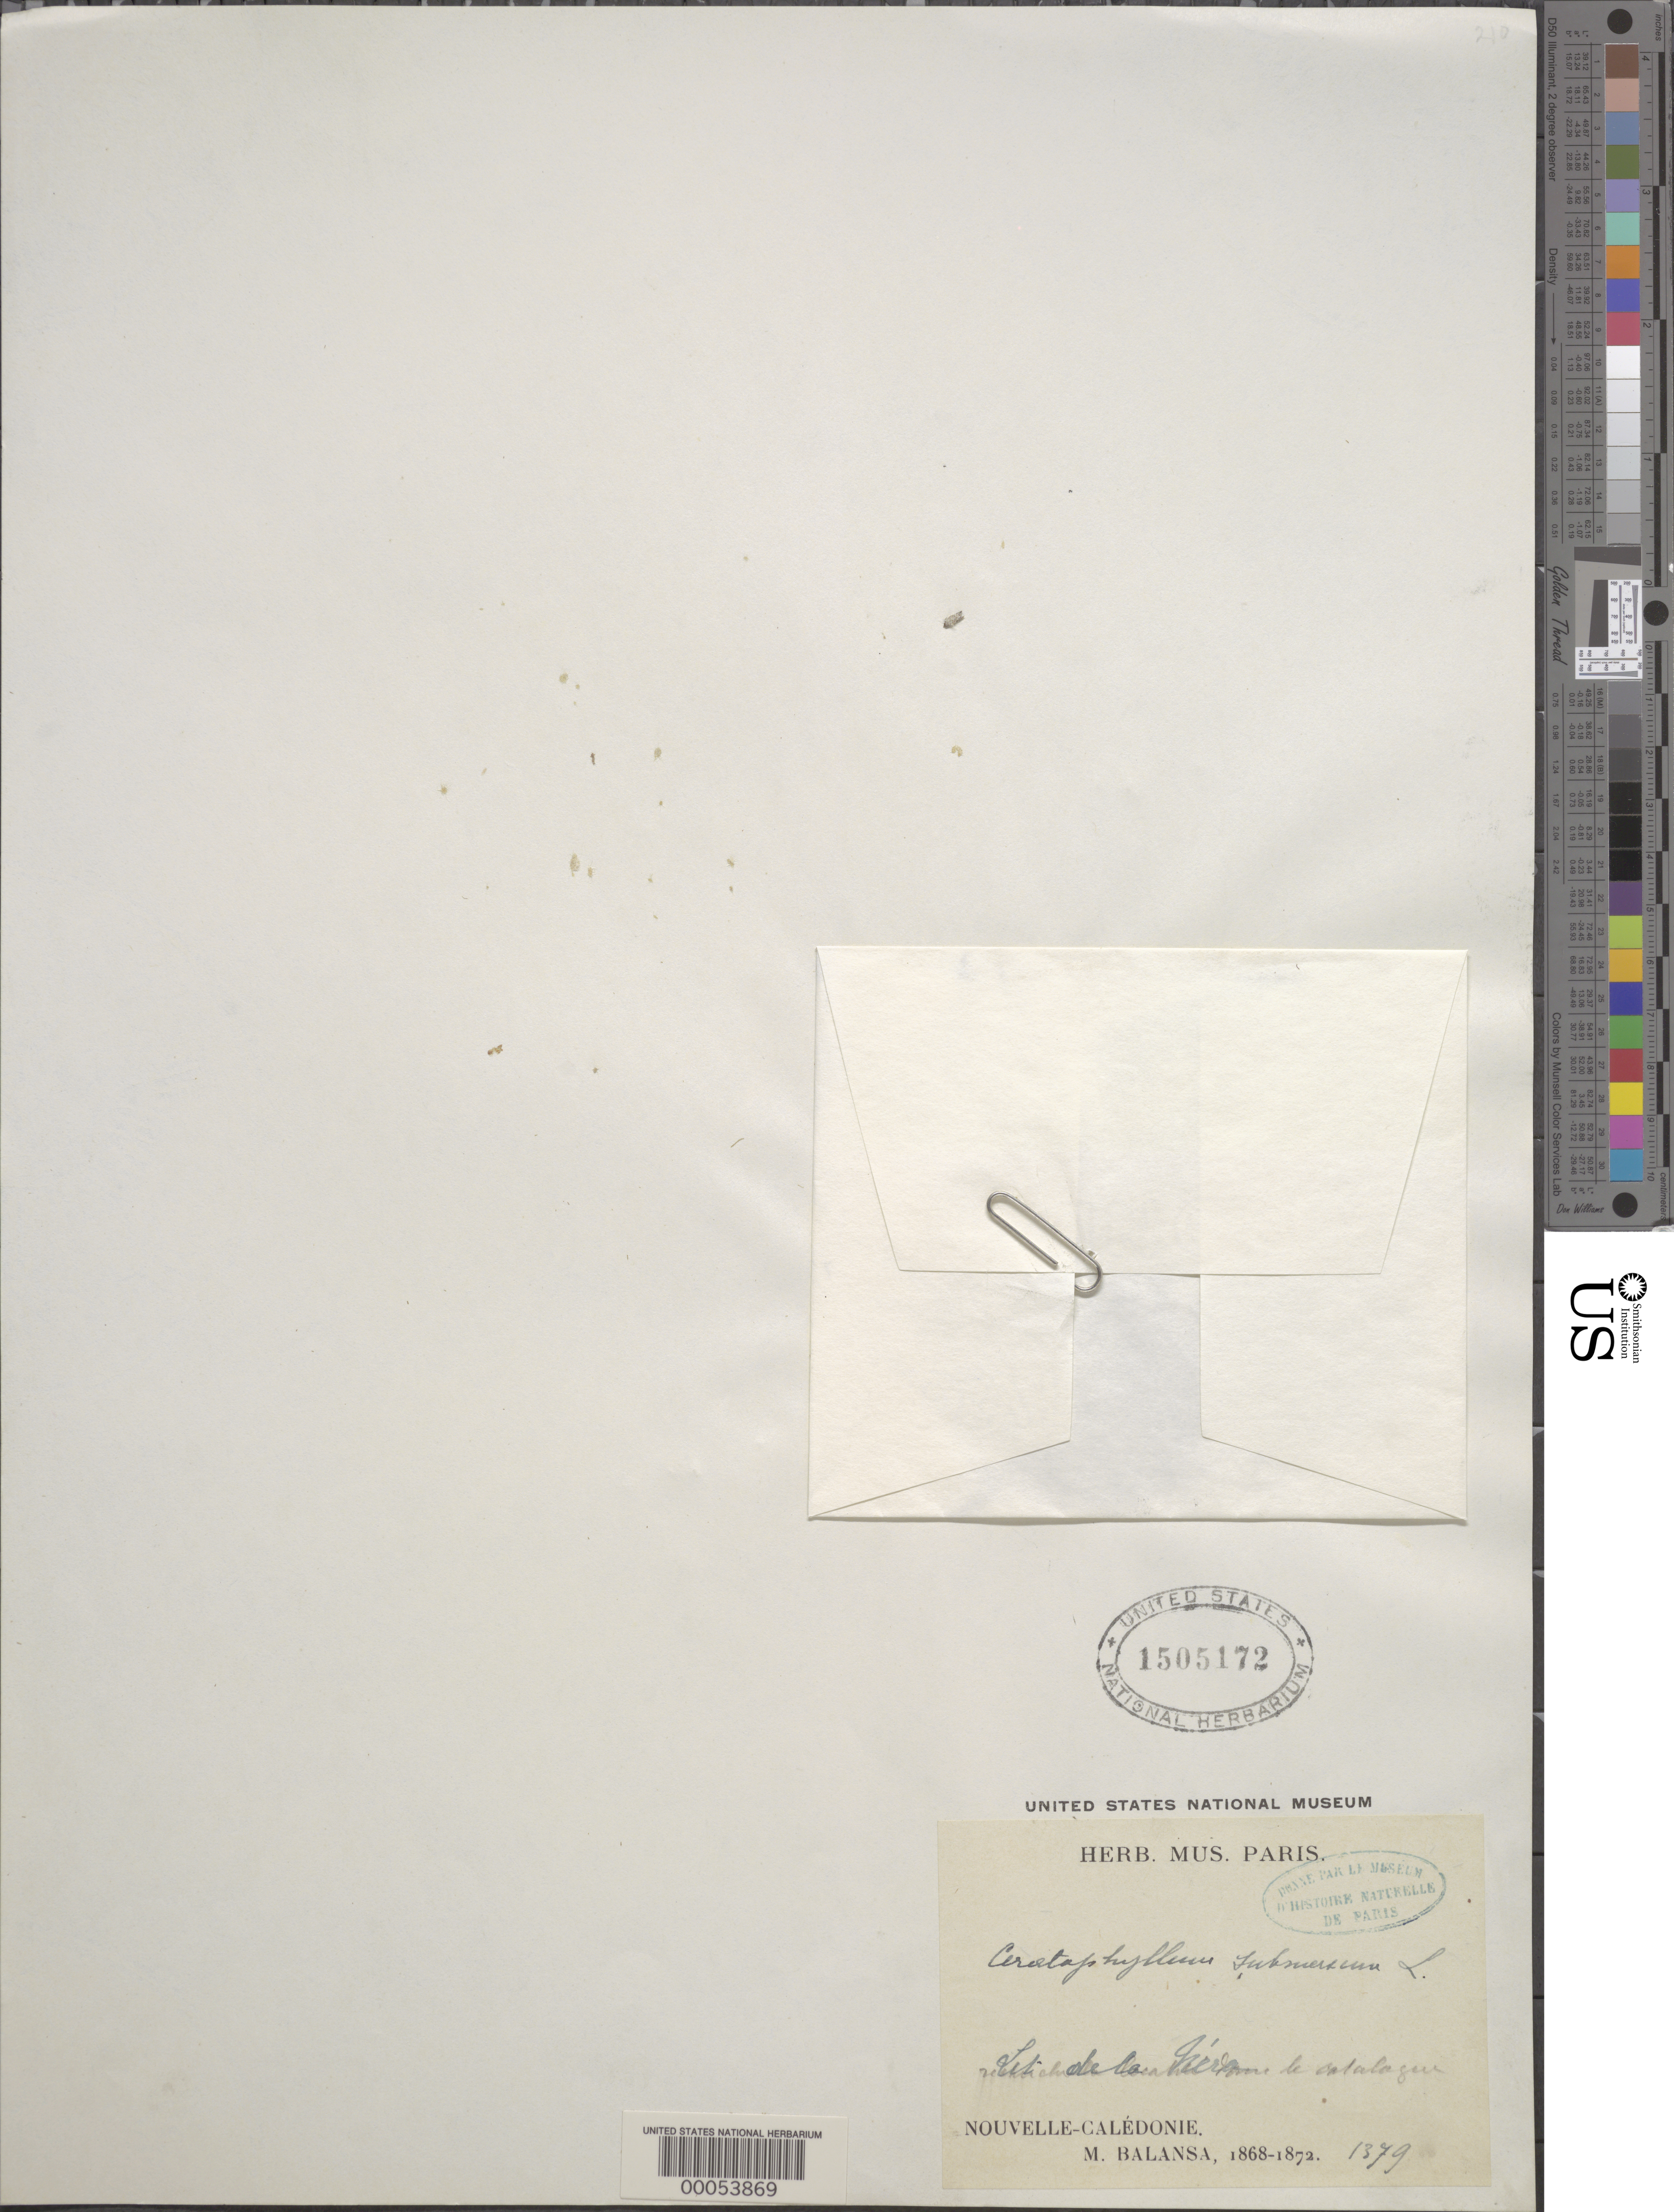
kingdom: Plantae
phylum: Tracheophyta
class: Magnoliopsida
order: Ceratophyllales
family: Ceratophyllaceae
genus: Ceratophyllum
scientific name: Ceratophyllum submersum sensu Llanos non L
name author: Llanos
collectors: B. Balansa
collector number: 1379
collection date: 1868/1872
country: New Caledonia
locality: Leti [interpreted] de la Iréra [interpreted] le [interpreted] Oatalague [interpreted]. Nouvelle-Calédonie.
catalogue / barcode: US 1505172